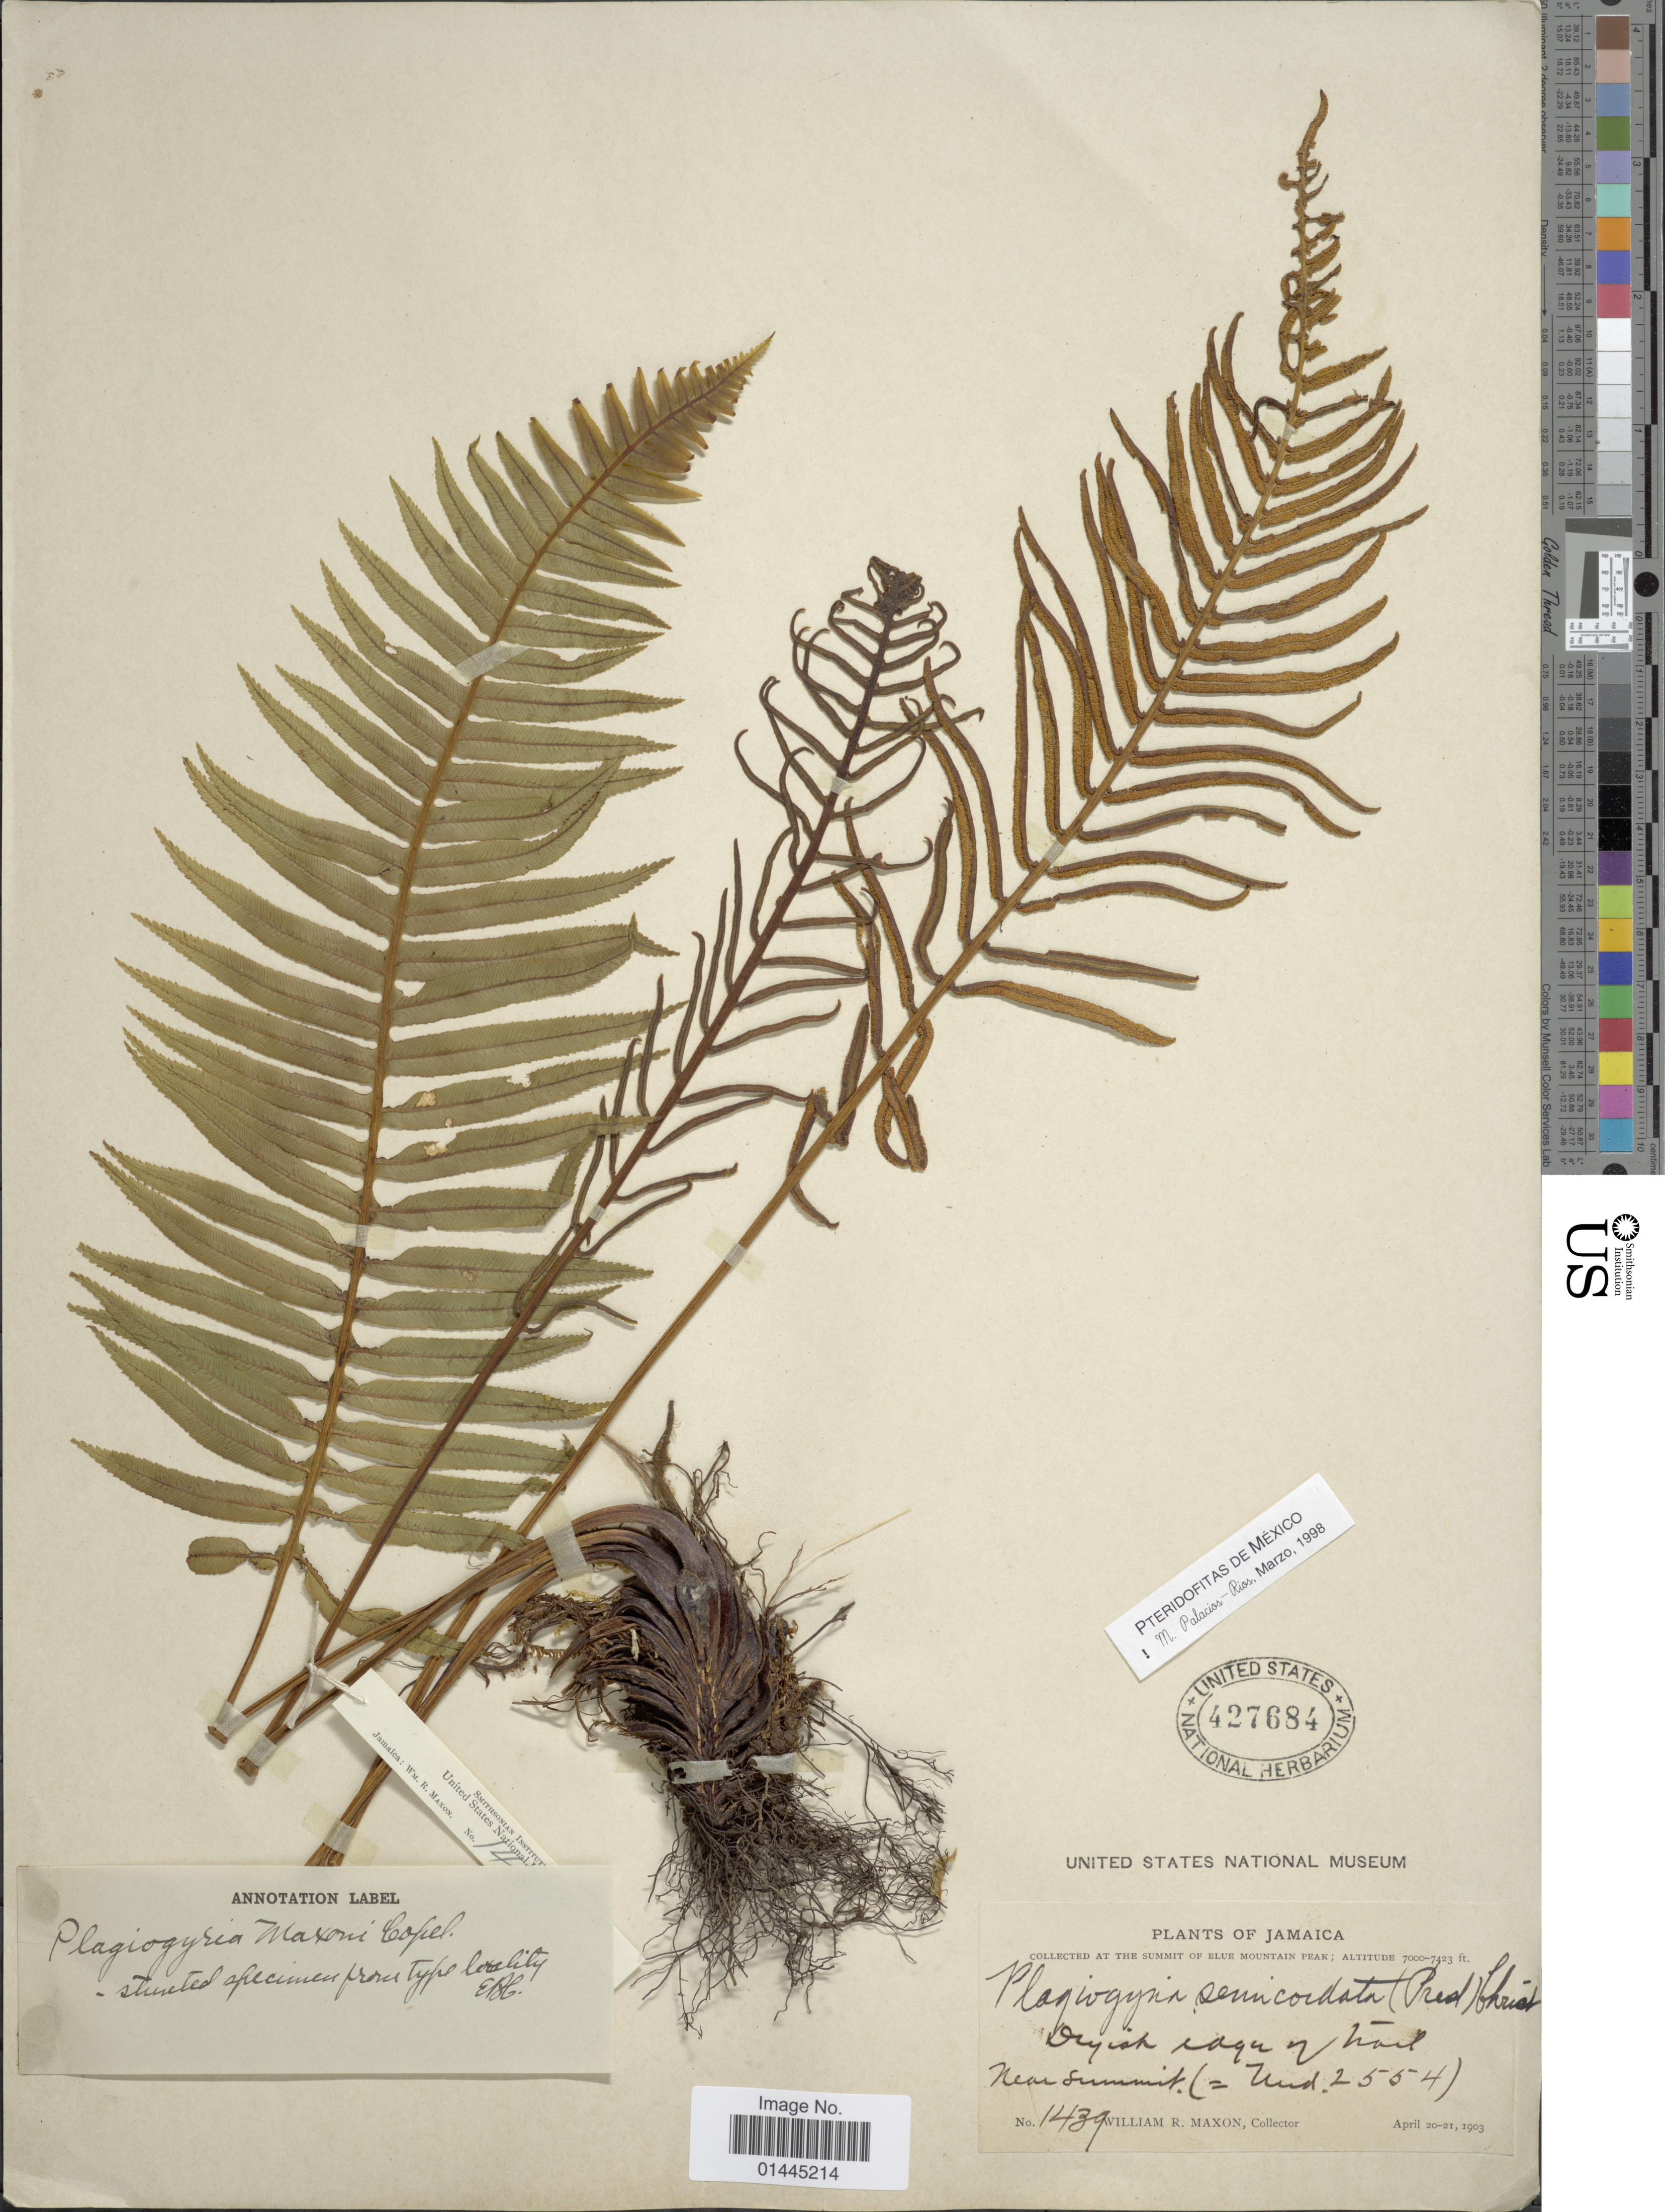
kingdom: Plantae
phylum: Tracheophyta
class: Polypodiopsida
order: Cyatheales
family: Plagiogyriaceae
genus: Plagiogyria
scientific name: Plagiogyria semicordata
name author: (C. Presl) Christ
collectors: W. R. Maxon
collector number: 1439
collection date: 1903-04-20/1903-04-21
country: Jamaica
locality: At the summit of Blue Mountain Peak, near summit. Dryish edge of trail.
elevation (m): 2134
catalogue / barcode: US 427684